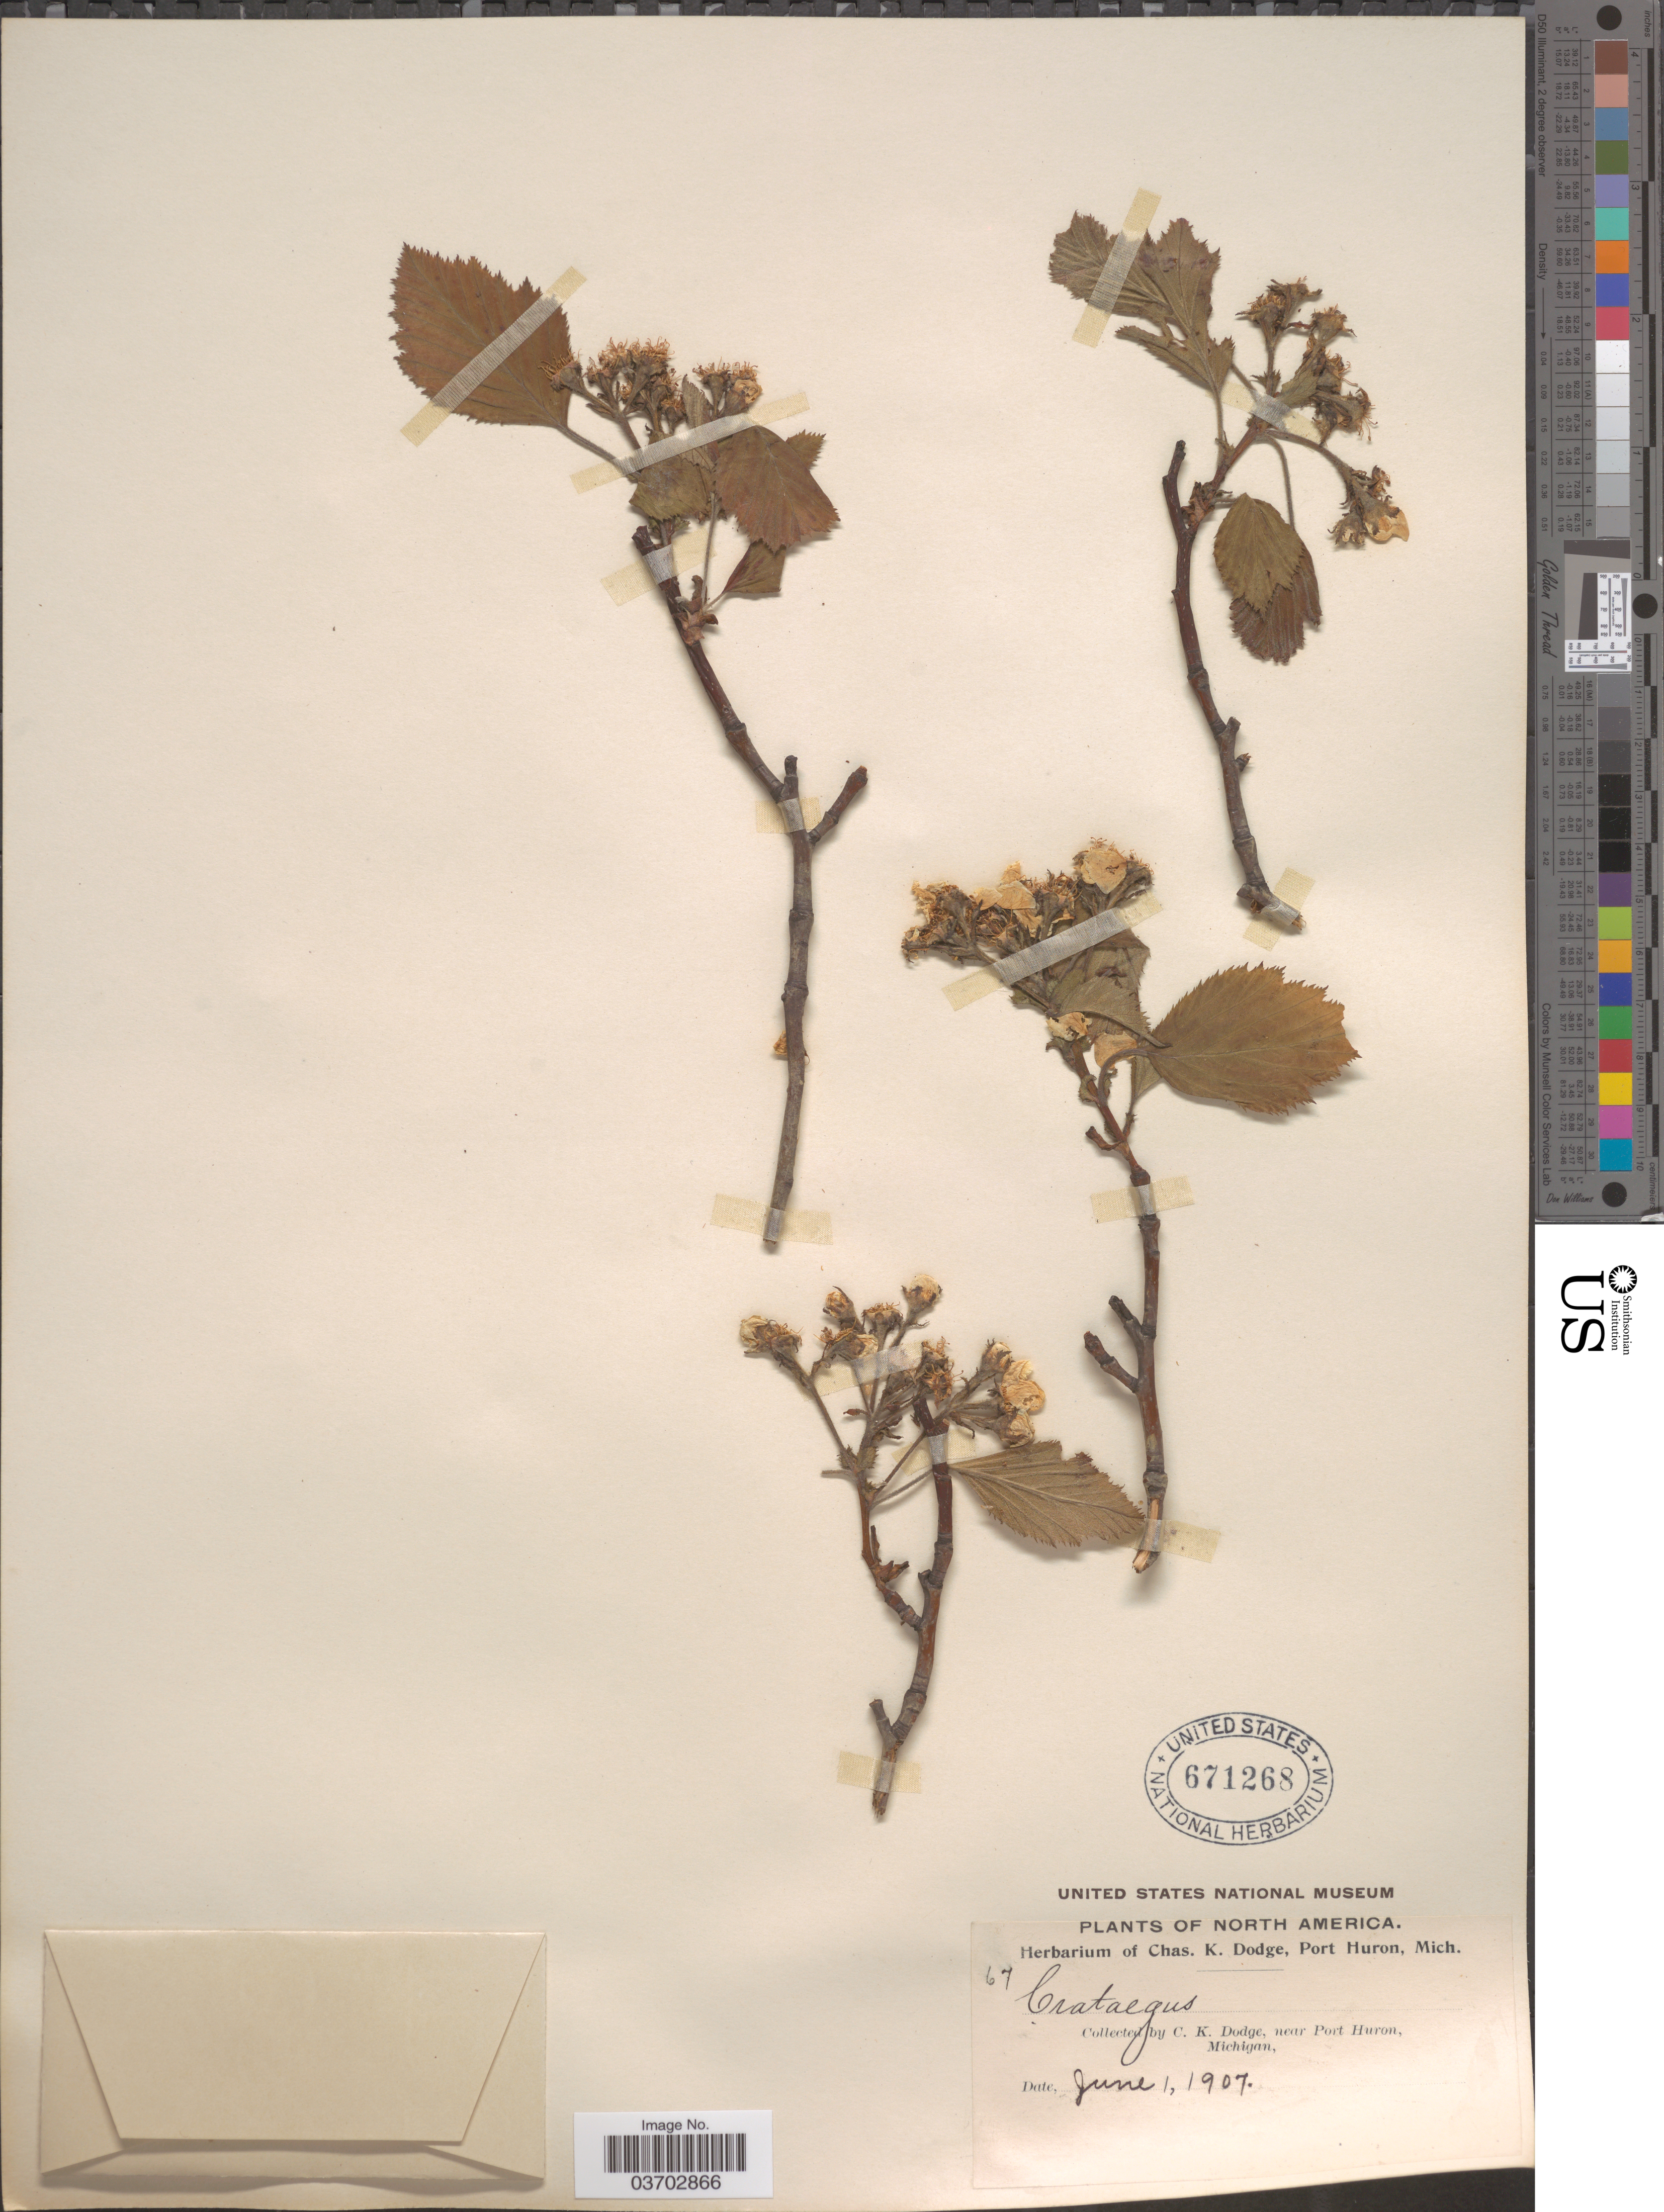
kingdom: Plantae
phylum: Tracheophyta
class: Magnoliopsida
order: Rosales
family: Rosaceae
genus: Crataegus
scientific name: Crataegus sp.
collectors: C. K. Dodge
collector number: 67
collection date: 1907-06-01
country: United States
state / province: Michigan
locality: Near Port Huron.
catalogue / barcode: US 671268